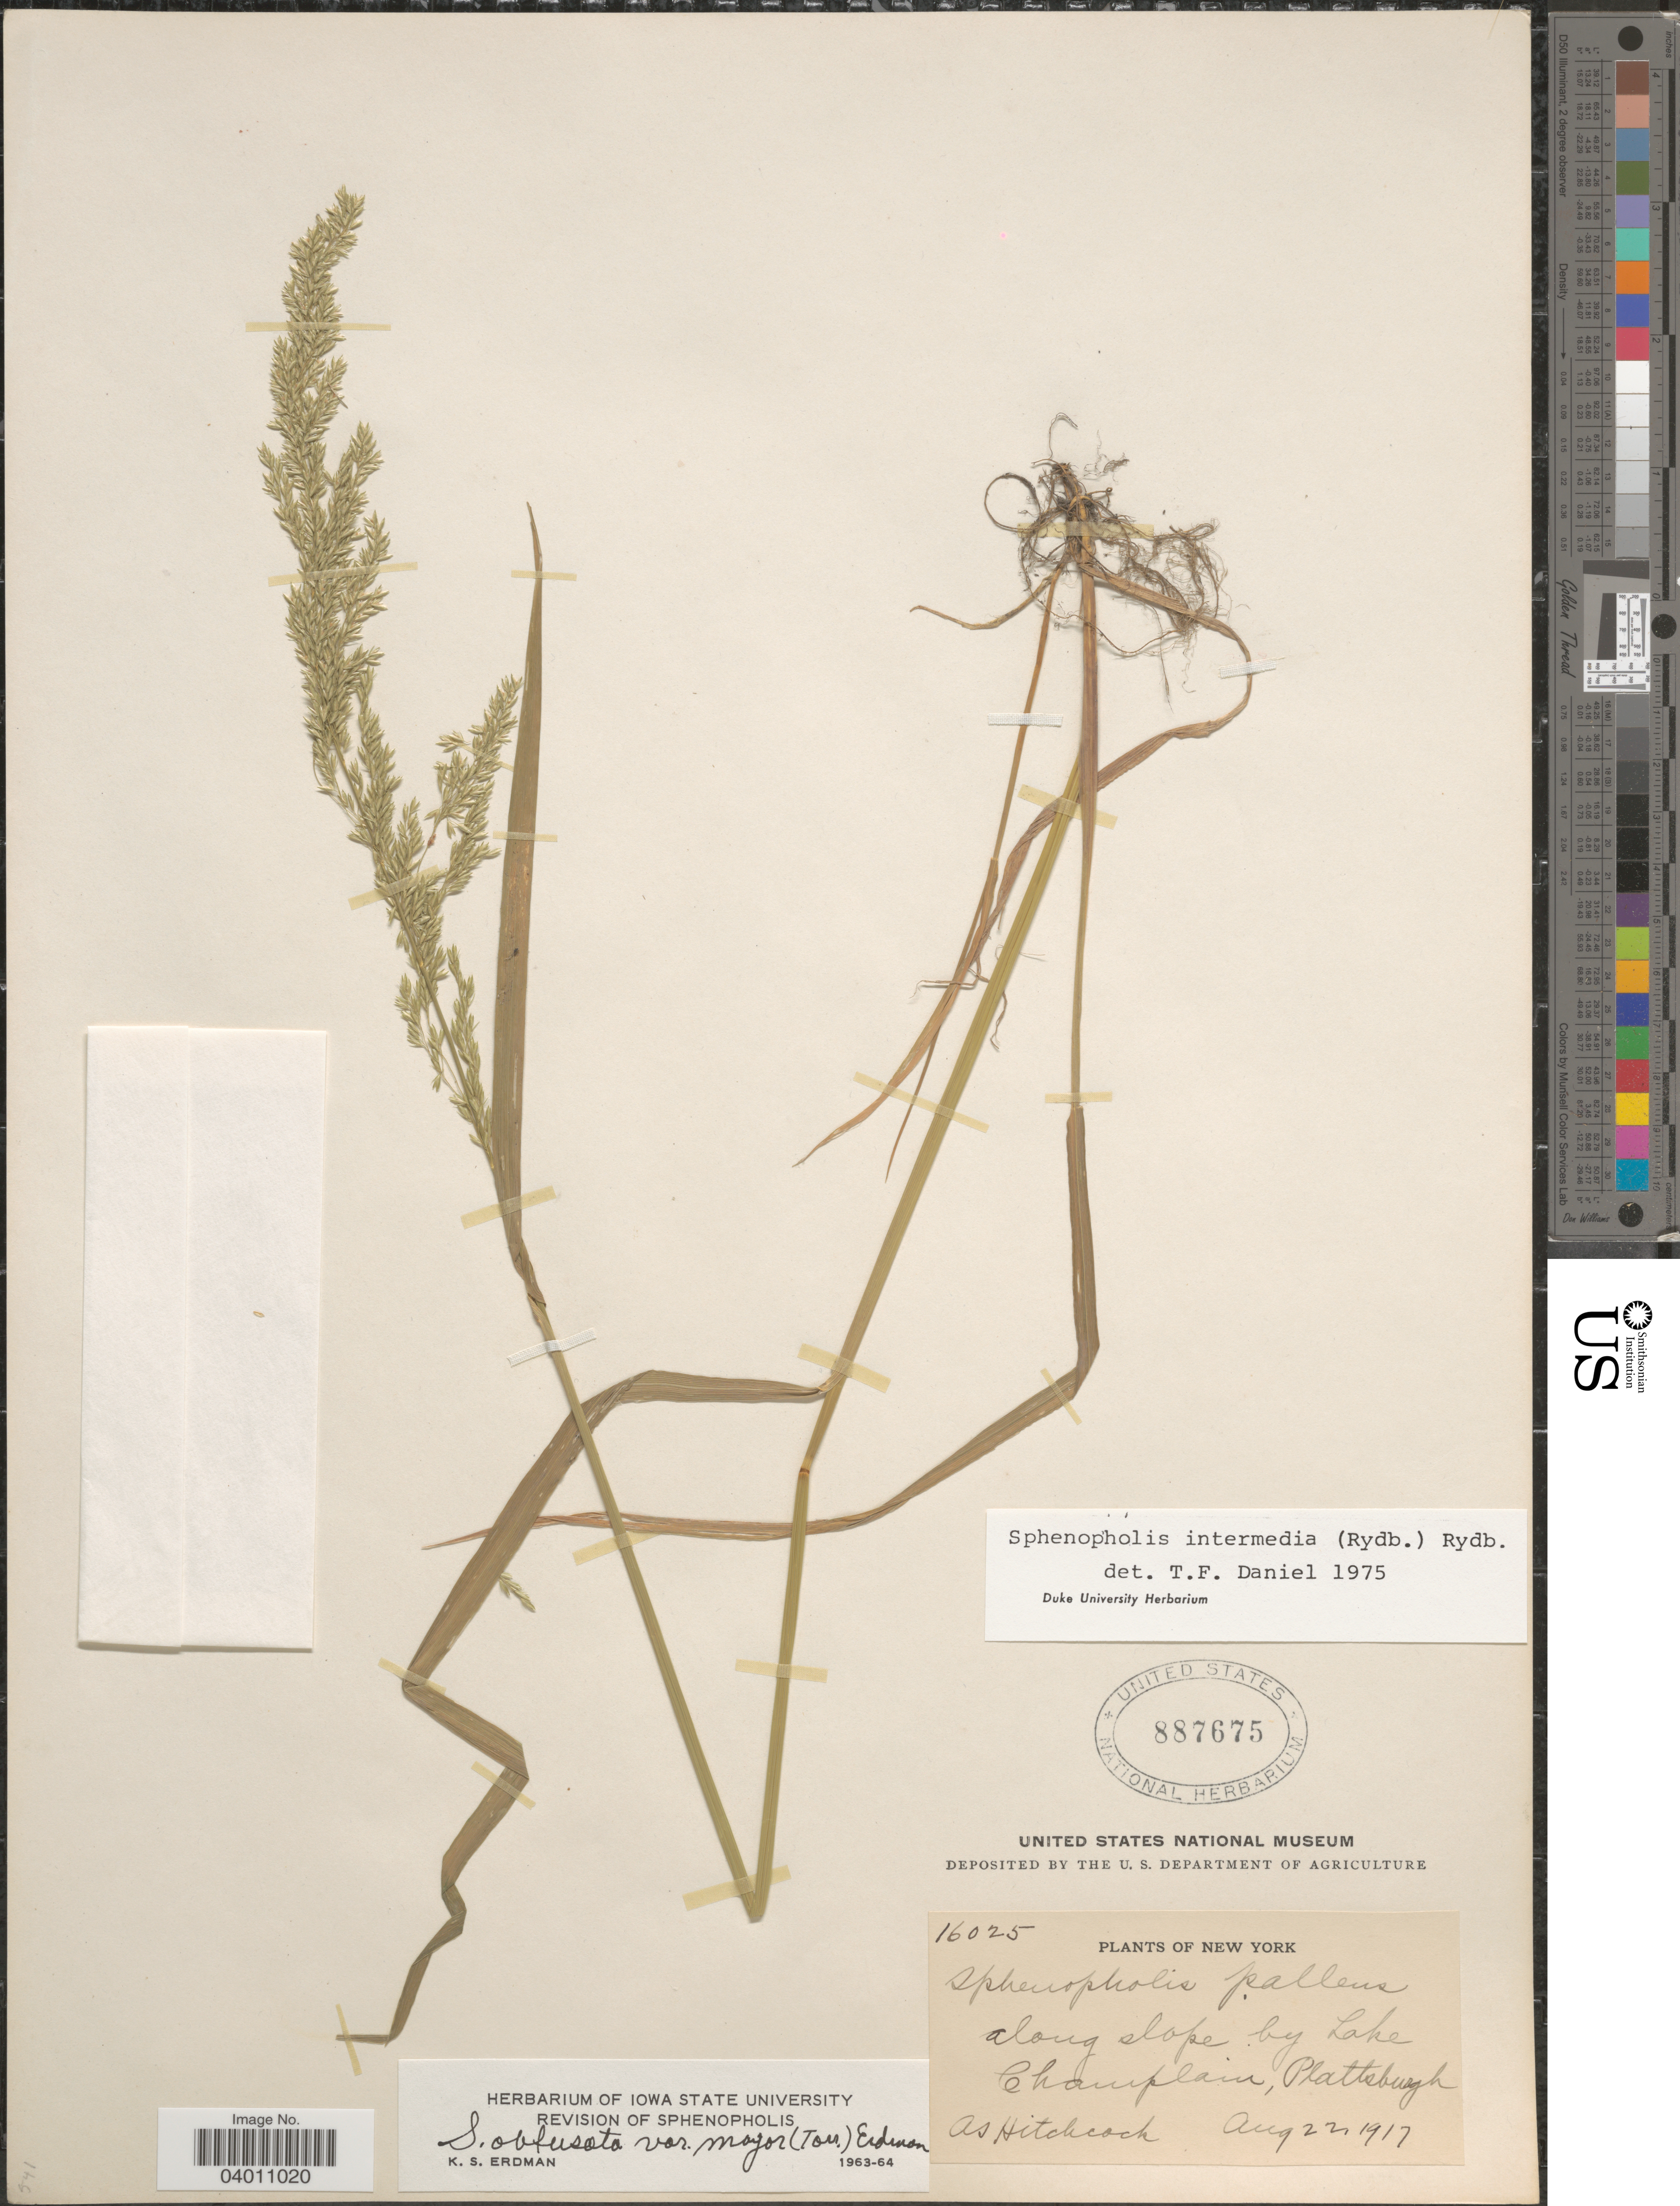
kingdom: Plantae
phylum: Tracheophyta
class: Liliopsida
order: Poales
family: Poaceae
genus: Sphenopholis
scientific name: Sphenopholis intermedia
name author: (Rydb.) Rydb.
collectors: A. S. Hitchcock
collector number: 16025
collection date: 1917-08-22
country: United States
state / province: New York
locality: Along slope by Lake Champlain, Plattsburgh.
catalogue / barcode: US 887675